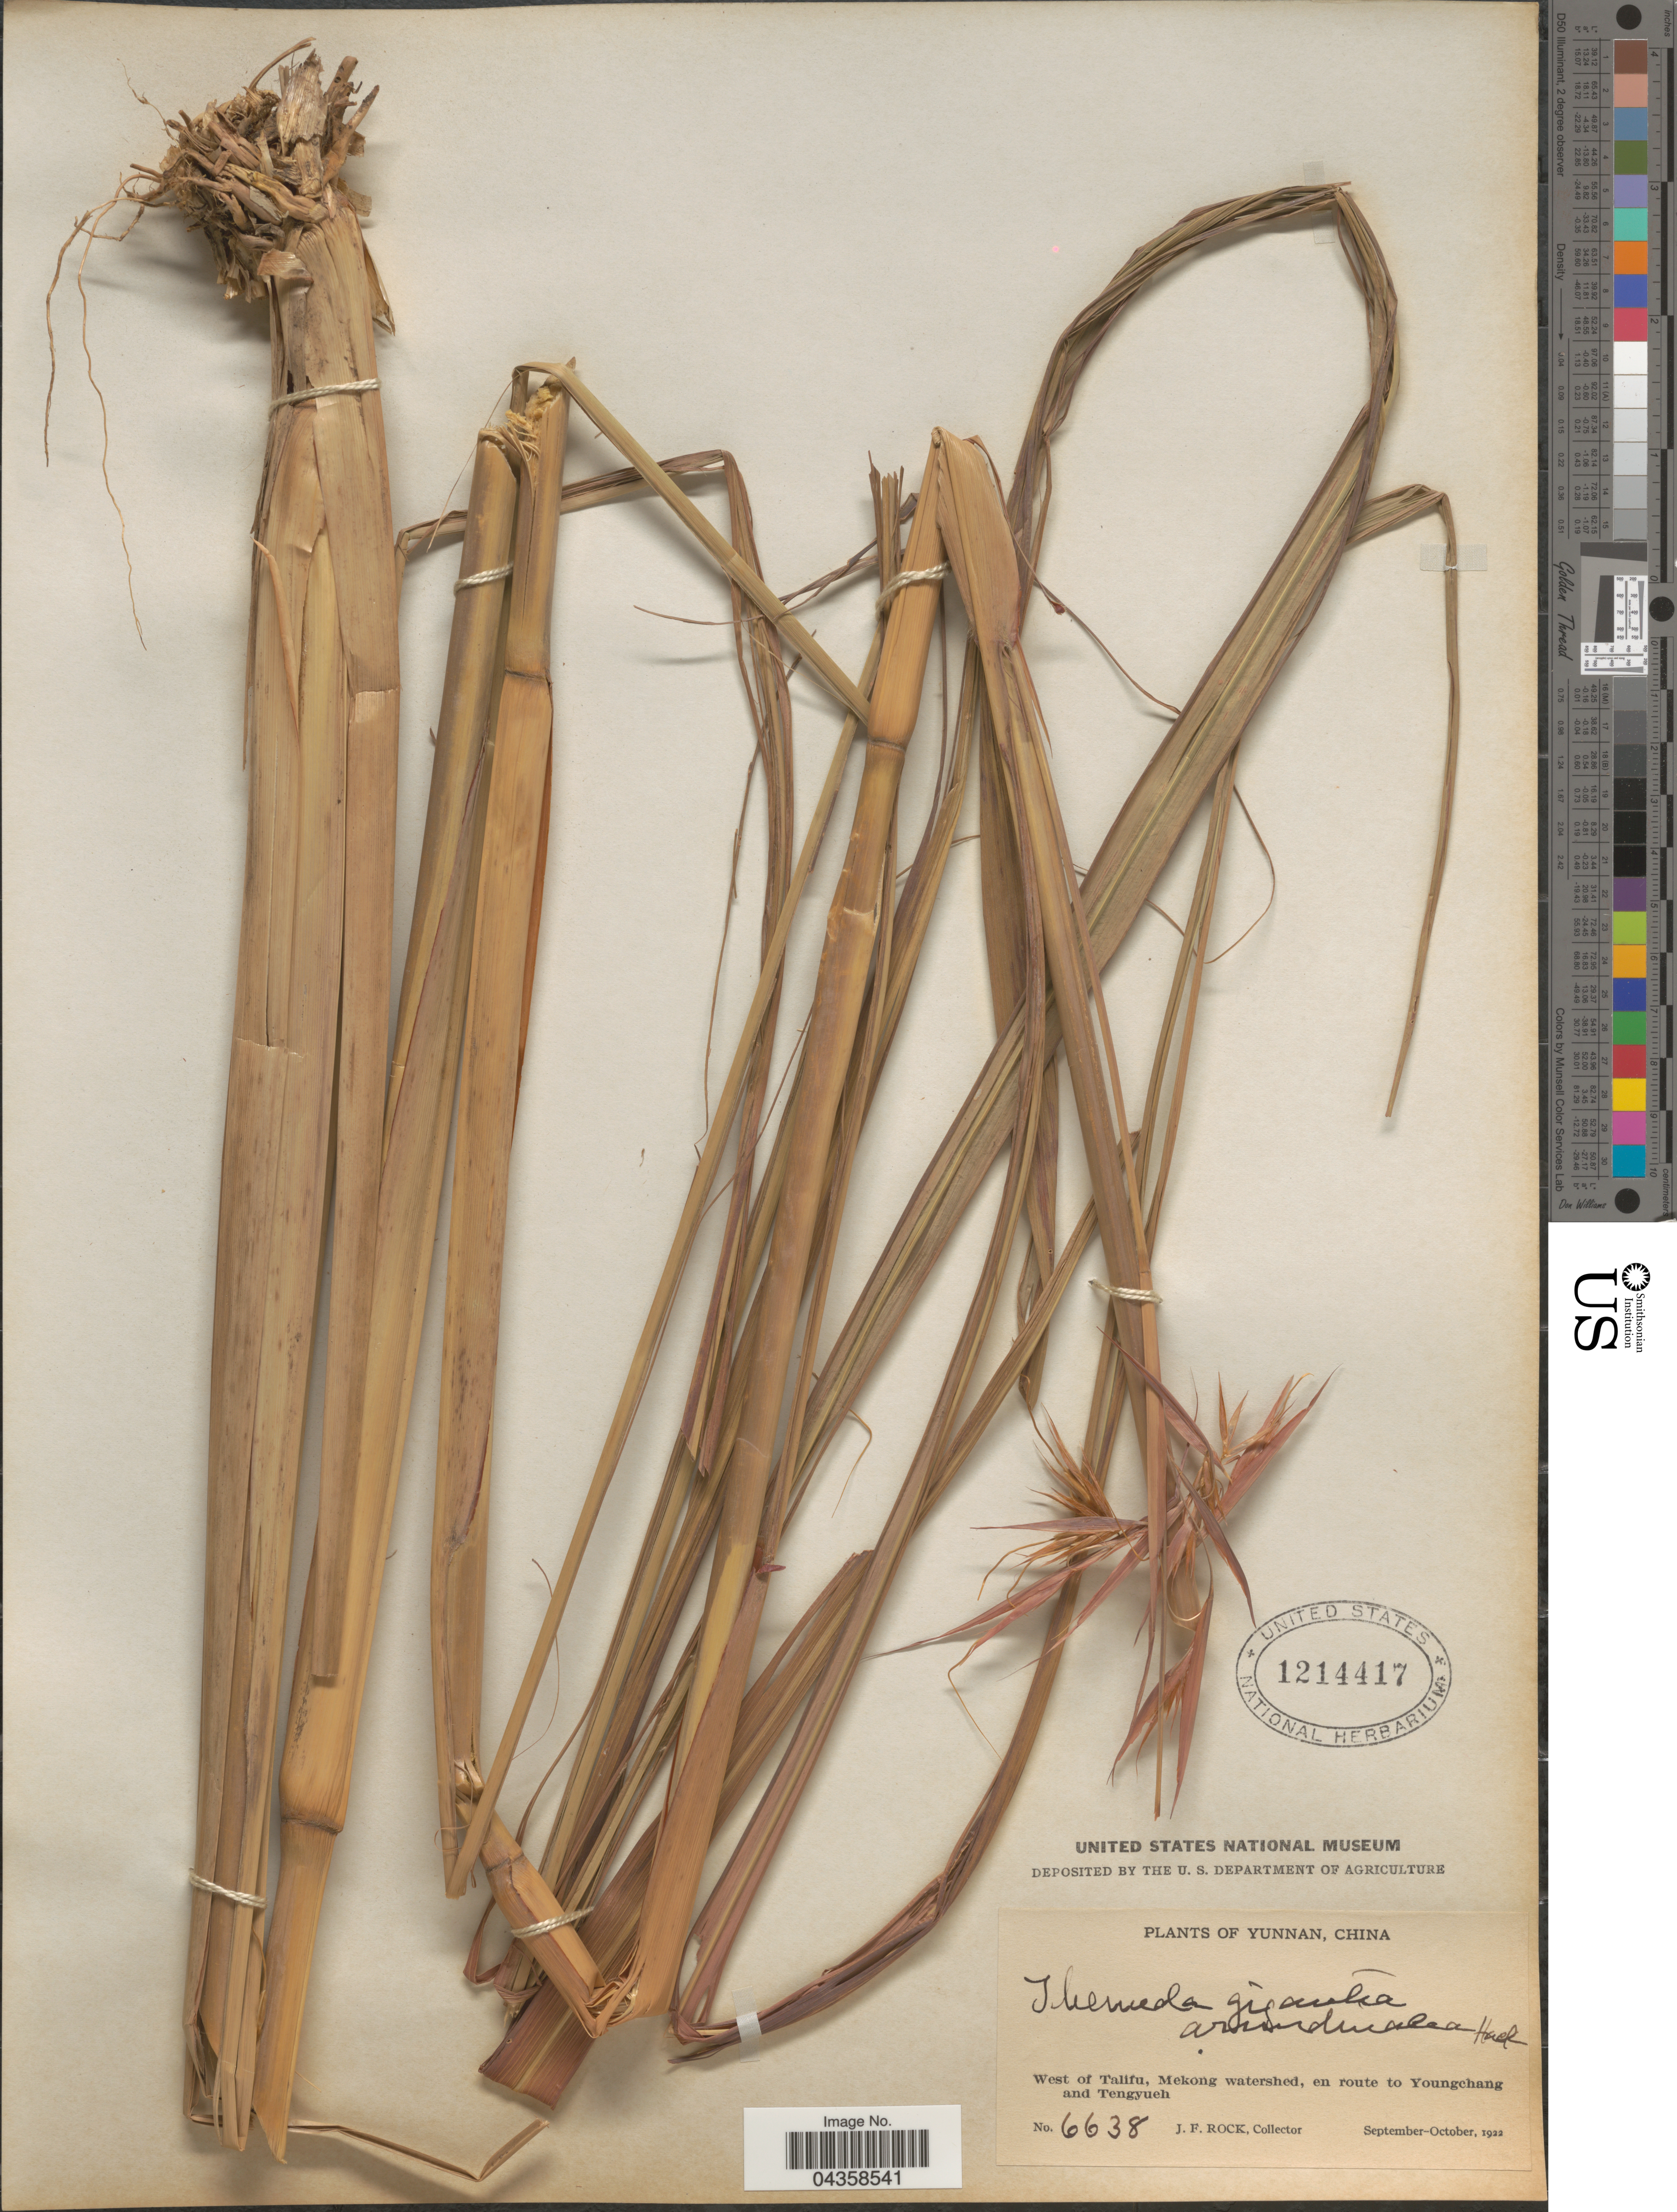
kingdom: Plantae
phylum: Tracheophyta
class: Liliopsida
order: Poales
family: Poaceae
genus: Themeda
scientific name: Themeda gigantea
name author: Hack.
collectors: J. Rock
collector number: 6638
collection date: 1922-09/1922-10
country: China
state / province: Yunnan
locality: West of Talifu, Mekong watershed, en route to Youngchang and Tengyueh.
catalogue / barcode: US 1214417